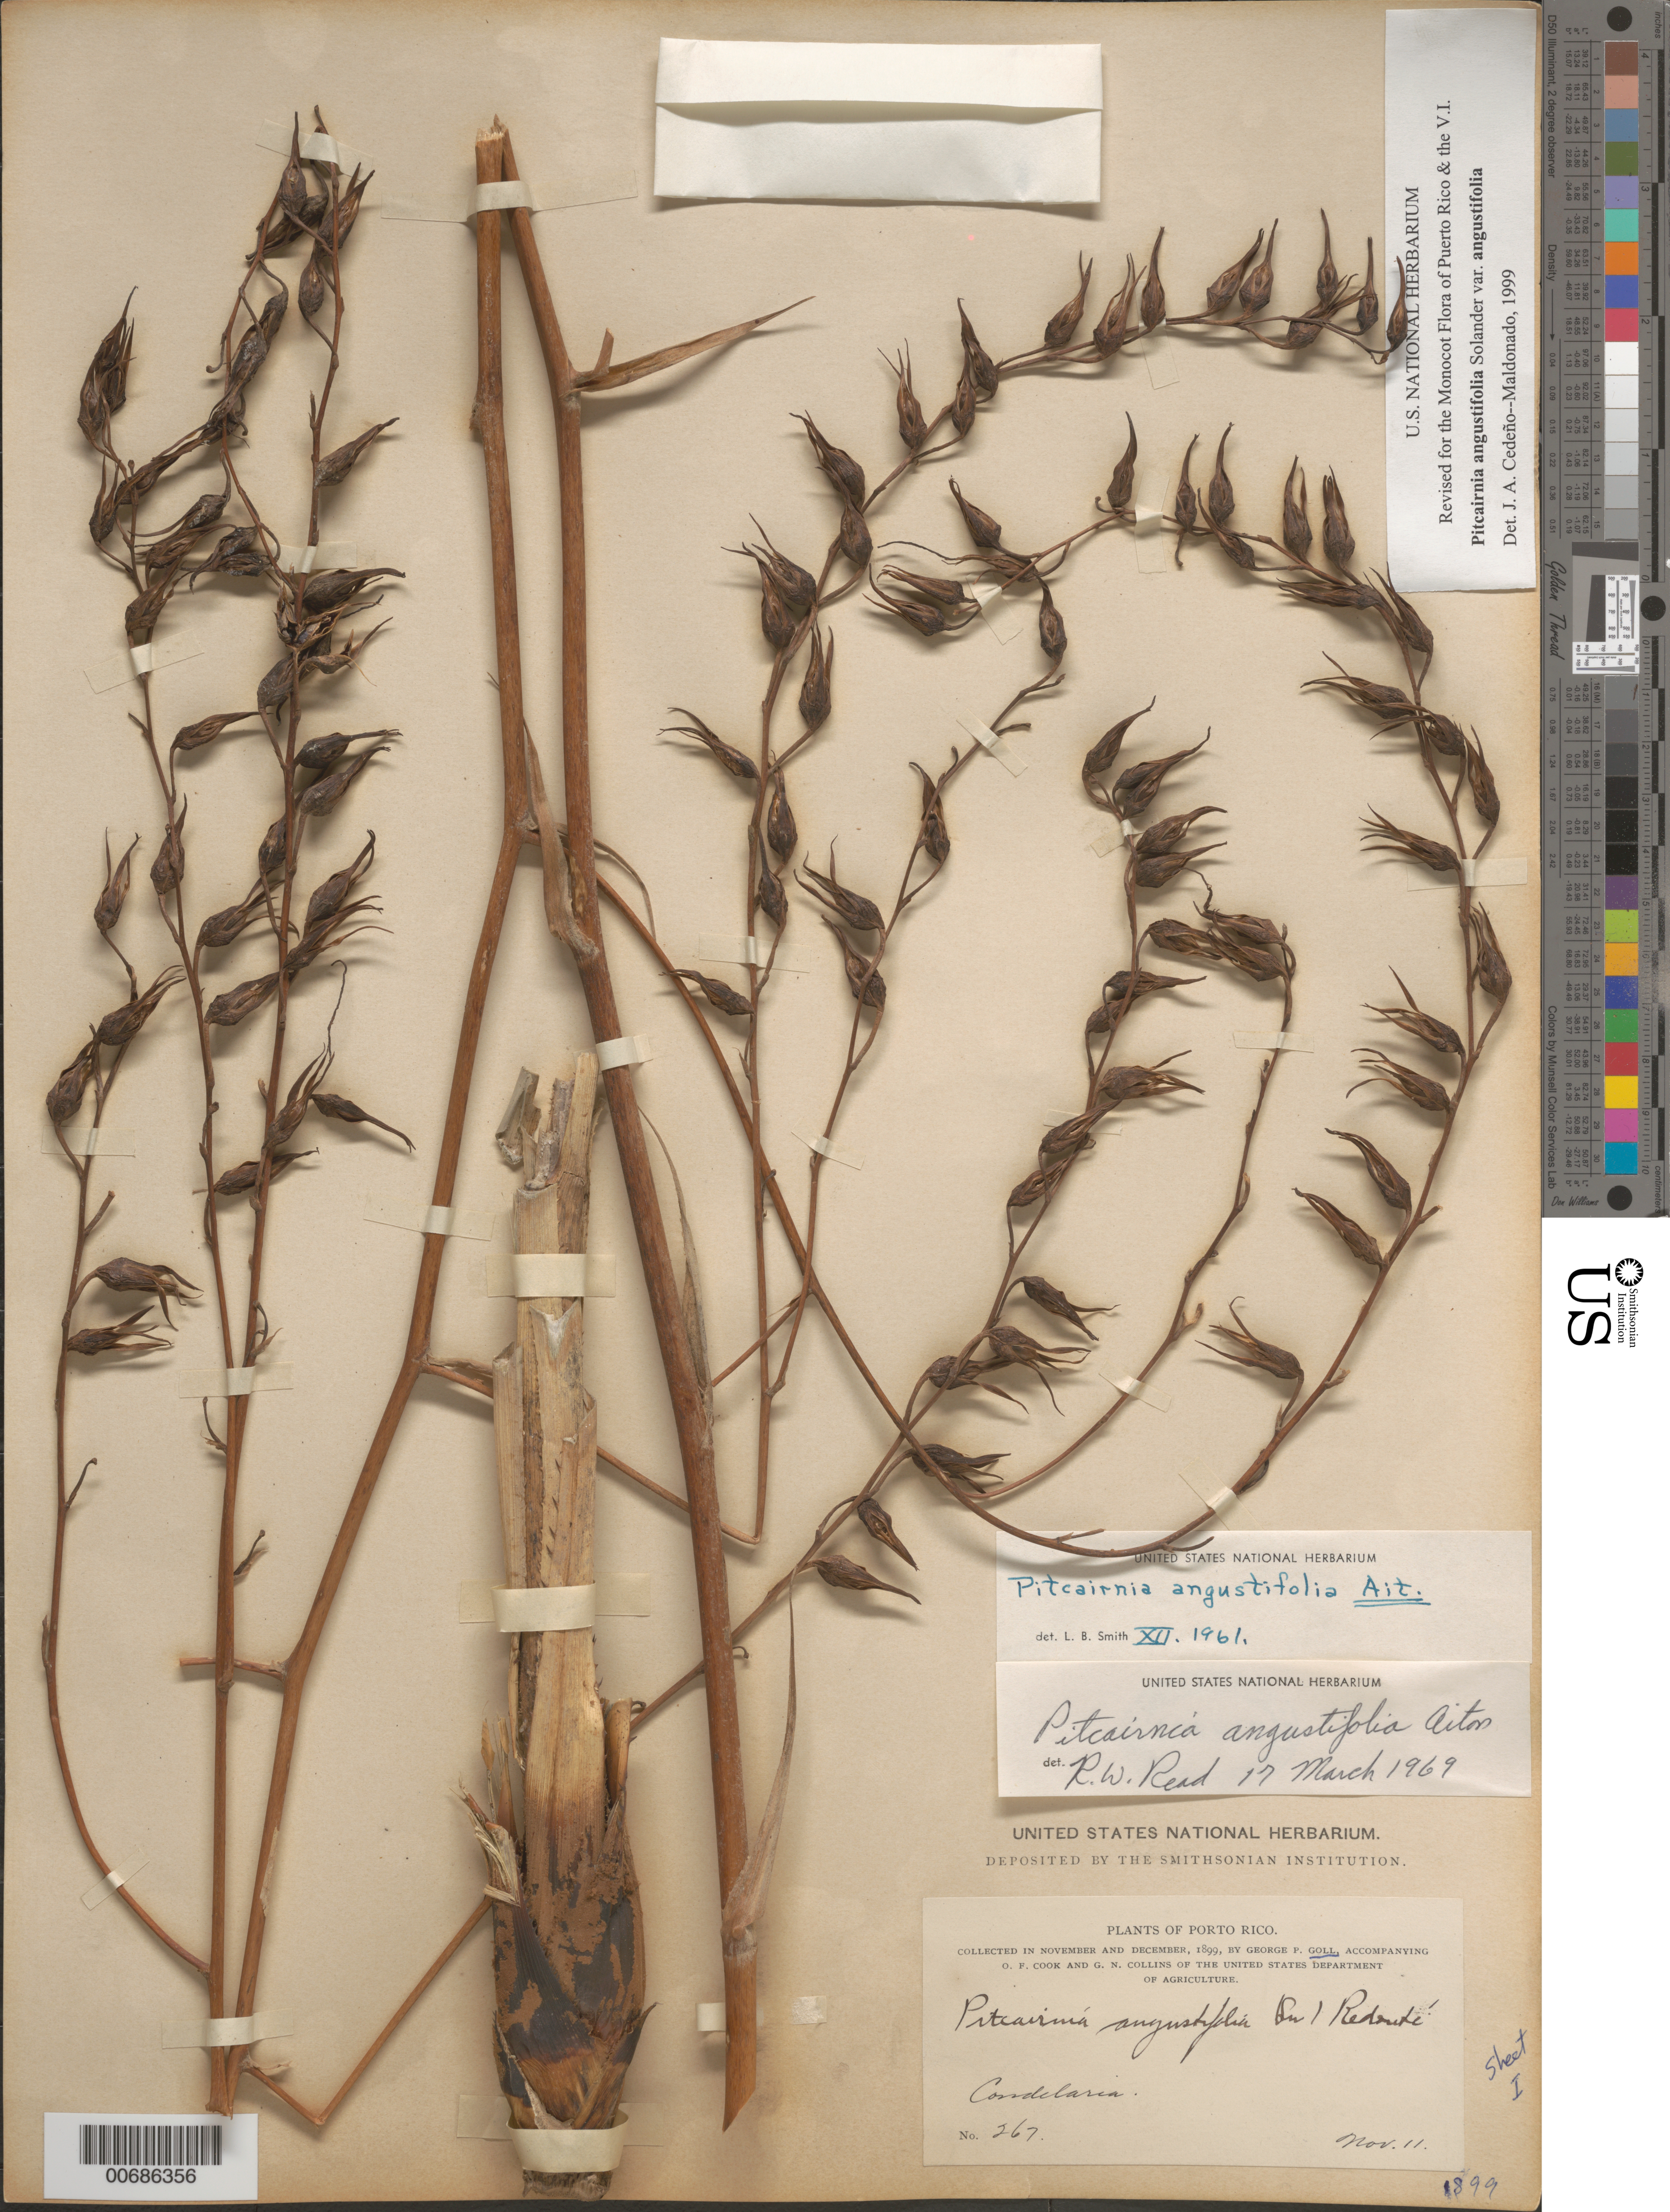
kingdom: Plantae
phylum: Tracheophyta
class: Liliopsida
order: Poales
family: Bromeliaceae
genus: Pitcairnia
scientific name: Pitcairnia angustifolia var. angustifolia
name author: Sol. ex Aiton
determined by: Cedeño-Maldonado, J. A.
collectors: G. Goll, O. F. Cook & G. Collins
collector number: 267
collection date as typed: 11 Nov 1899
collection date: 1899-11-11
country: Puerto Rico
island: Greater Antilles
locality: Condelaria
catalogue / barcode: US 408843